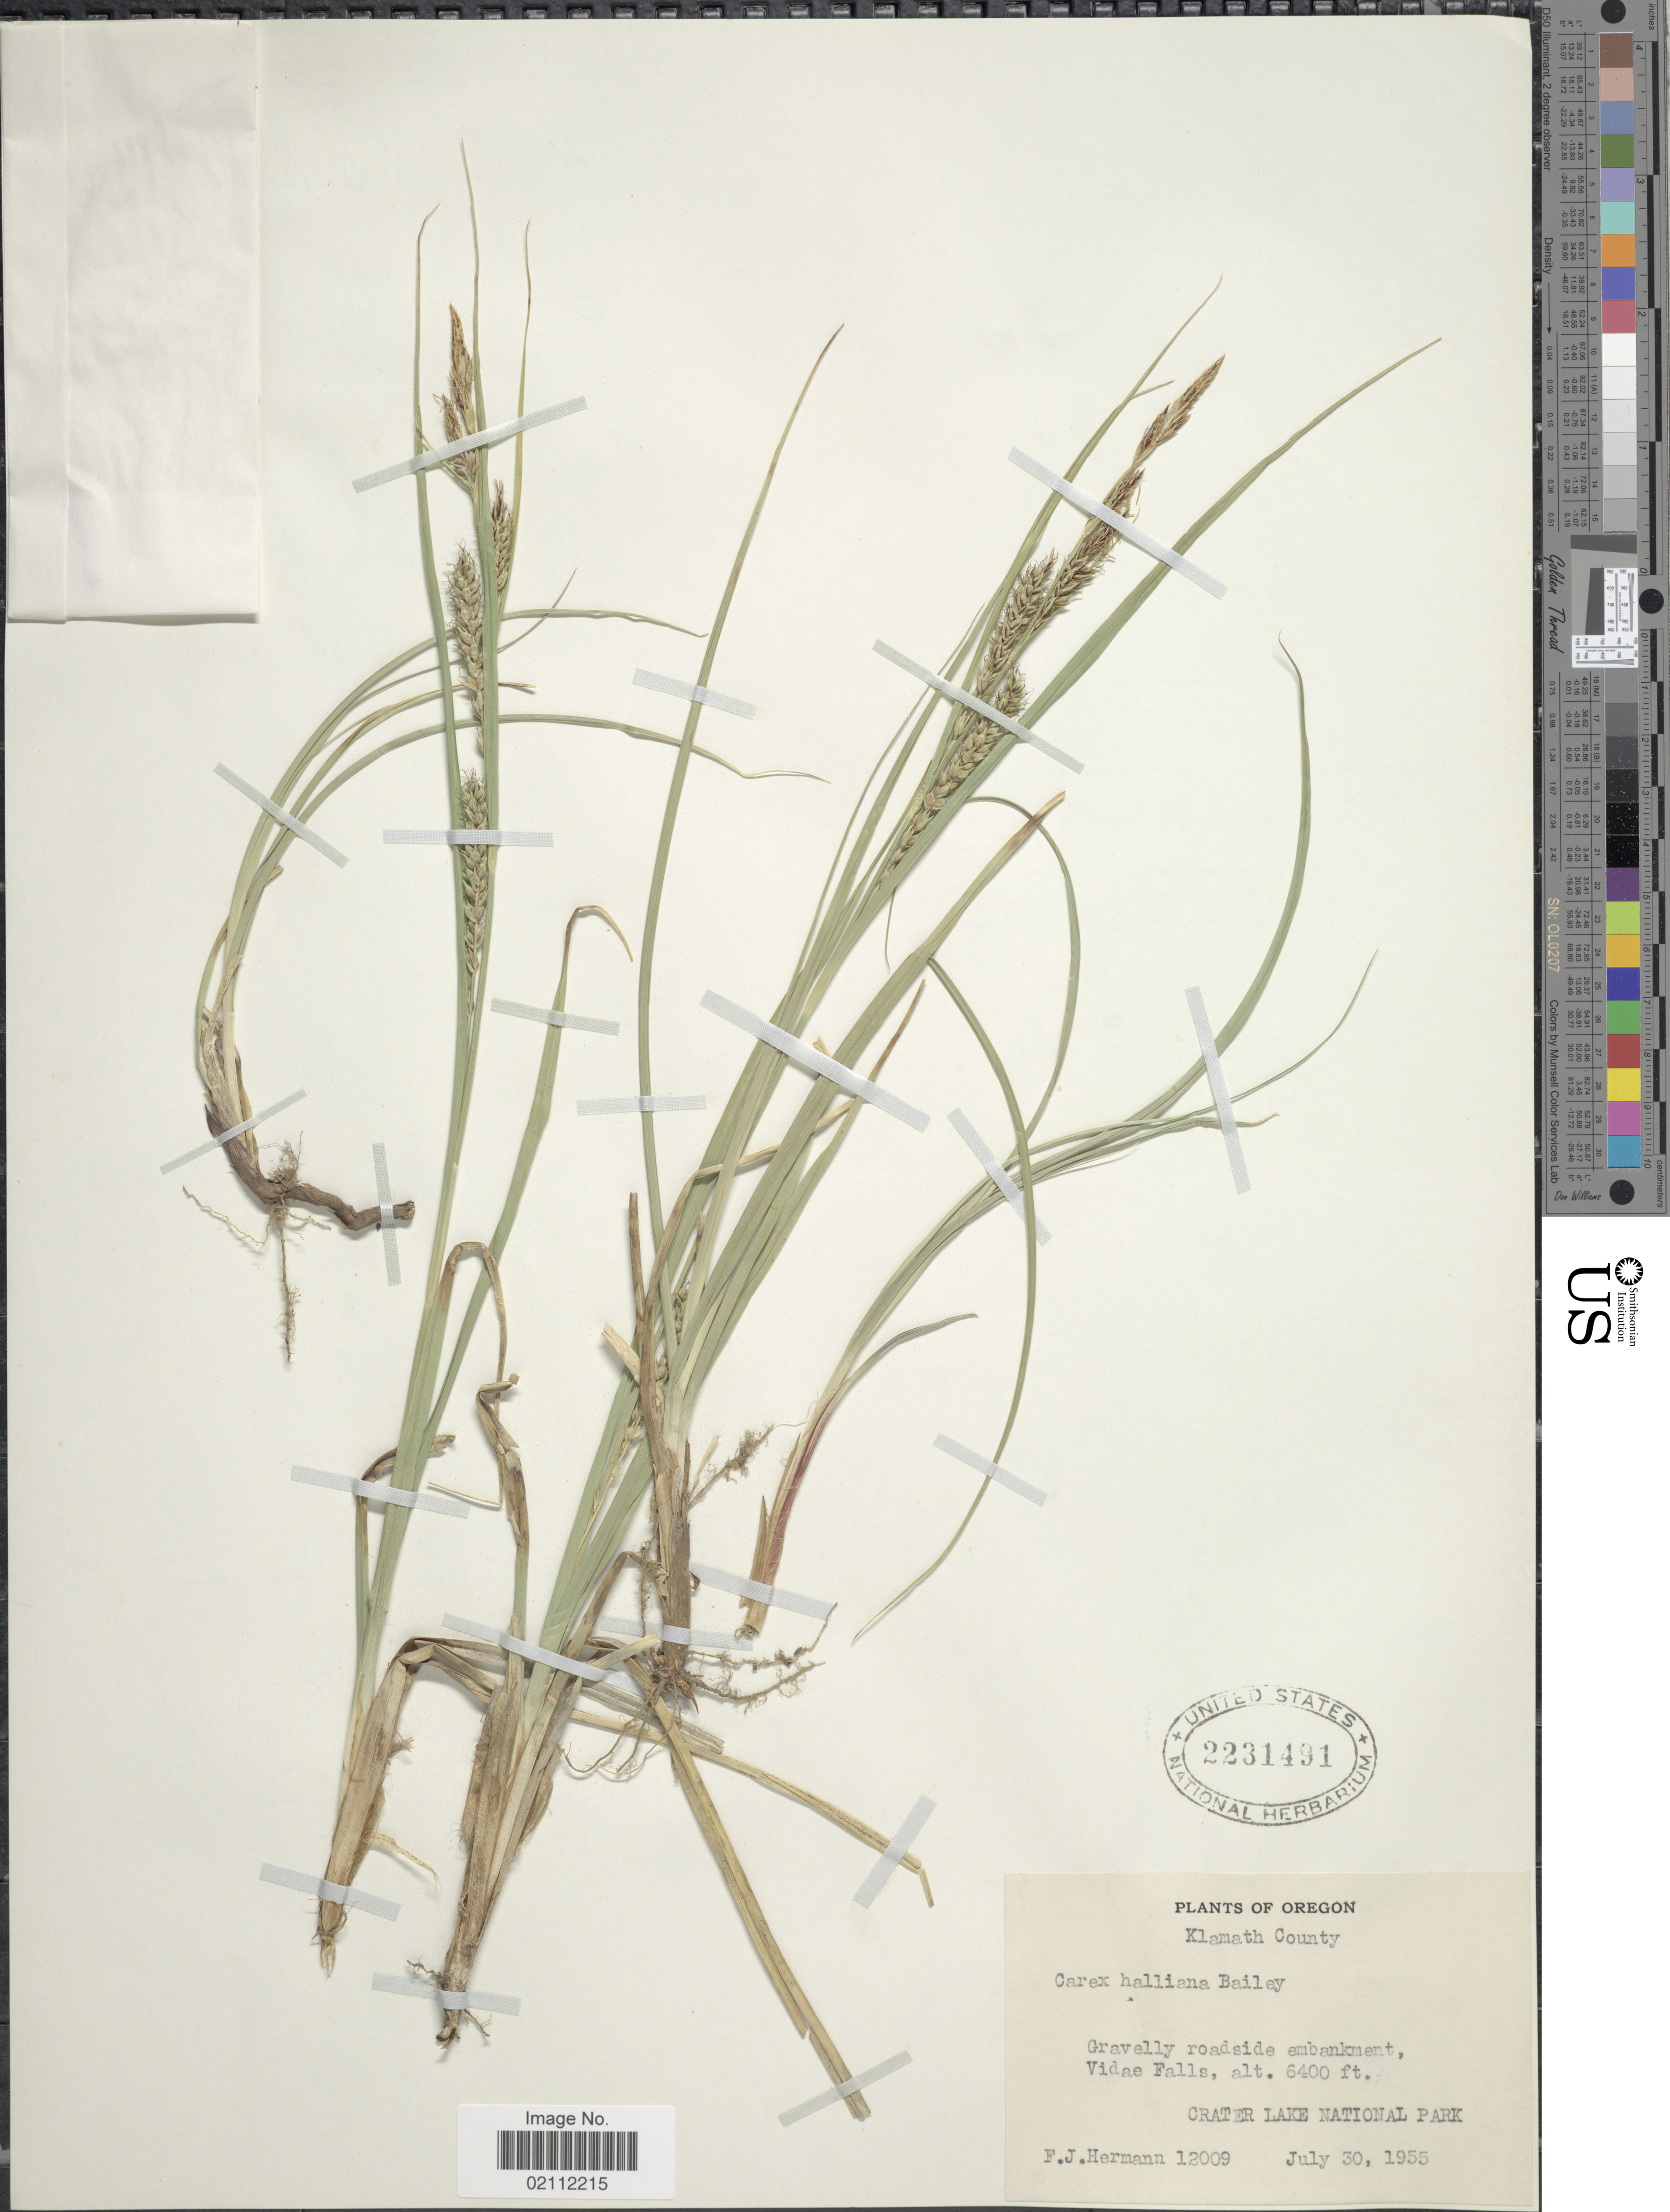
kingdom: Plantae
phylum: Tracheophyta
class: Liliopsida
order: Poales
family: Cyperaceae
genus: Carex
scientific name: Carex halliana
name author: L.H. Bailey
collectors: F. J. Hermann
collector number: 12009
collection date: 1955-07-30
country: United States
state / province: Oregon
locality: Klamath County. Vidae Falls, Crater Lake National Park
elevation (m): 1951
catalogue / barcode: US 2231491